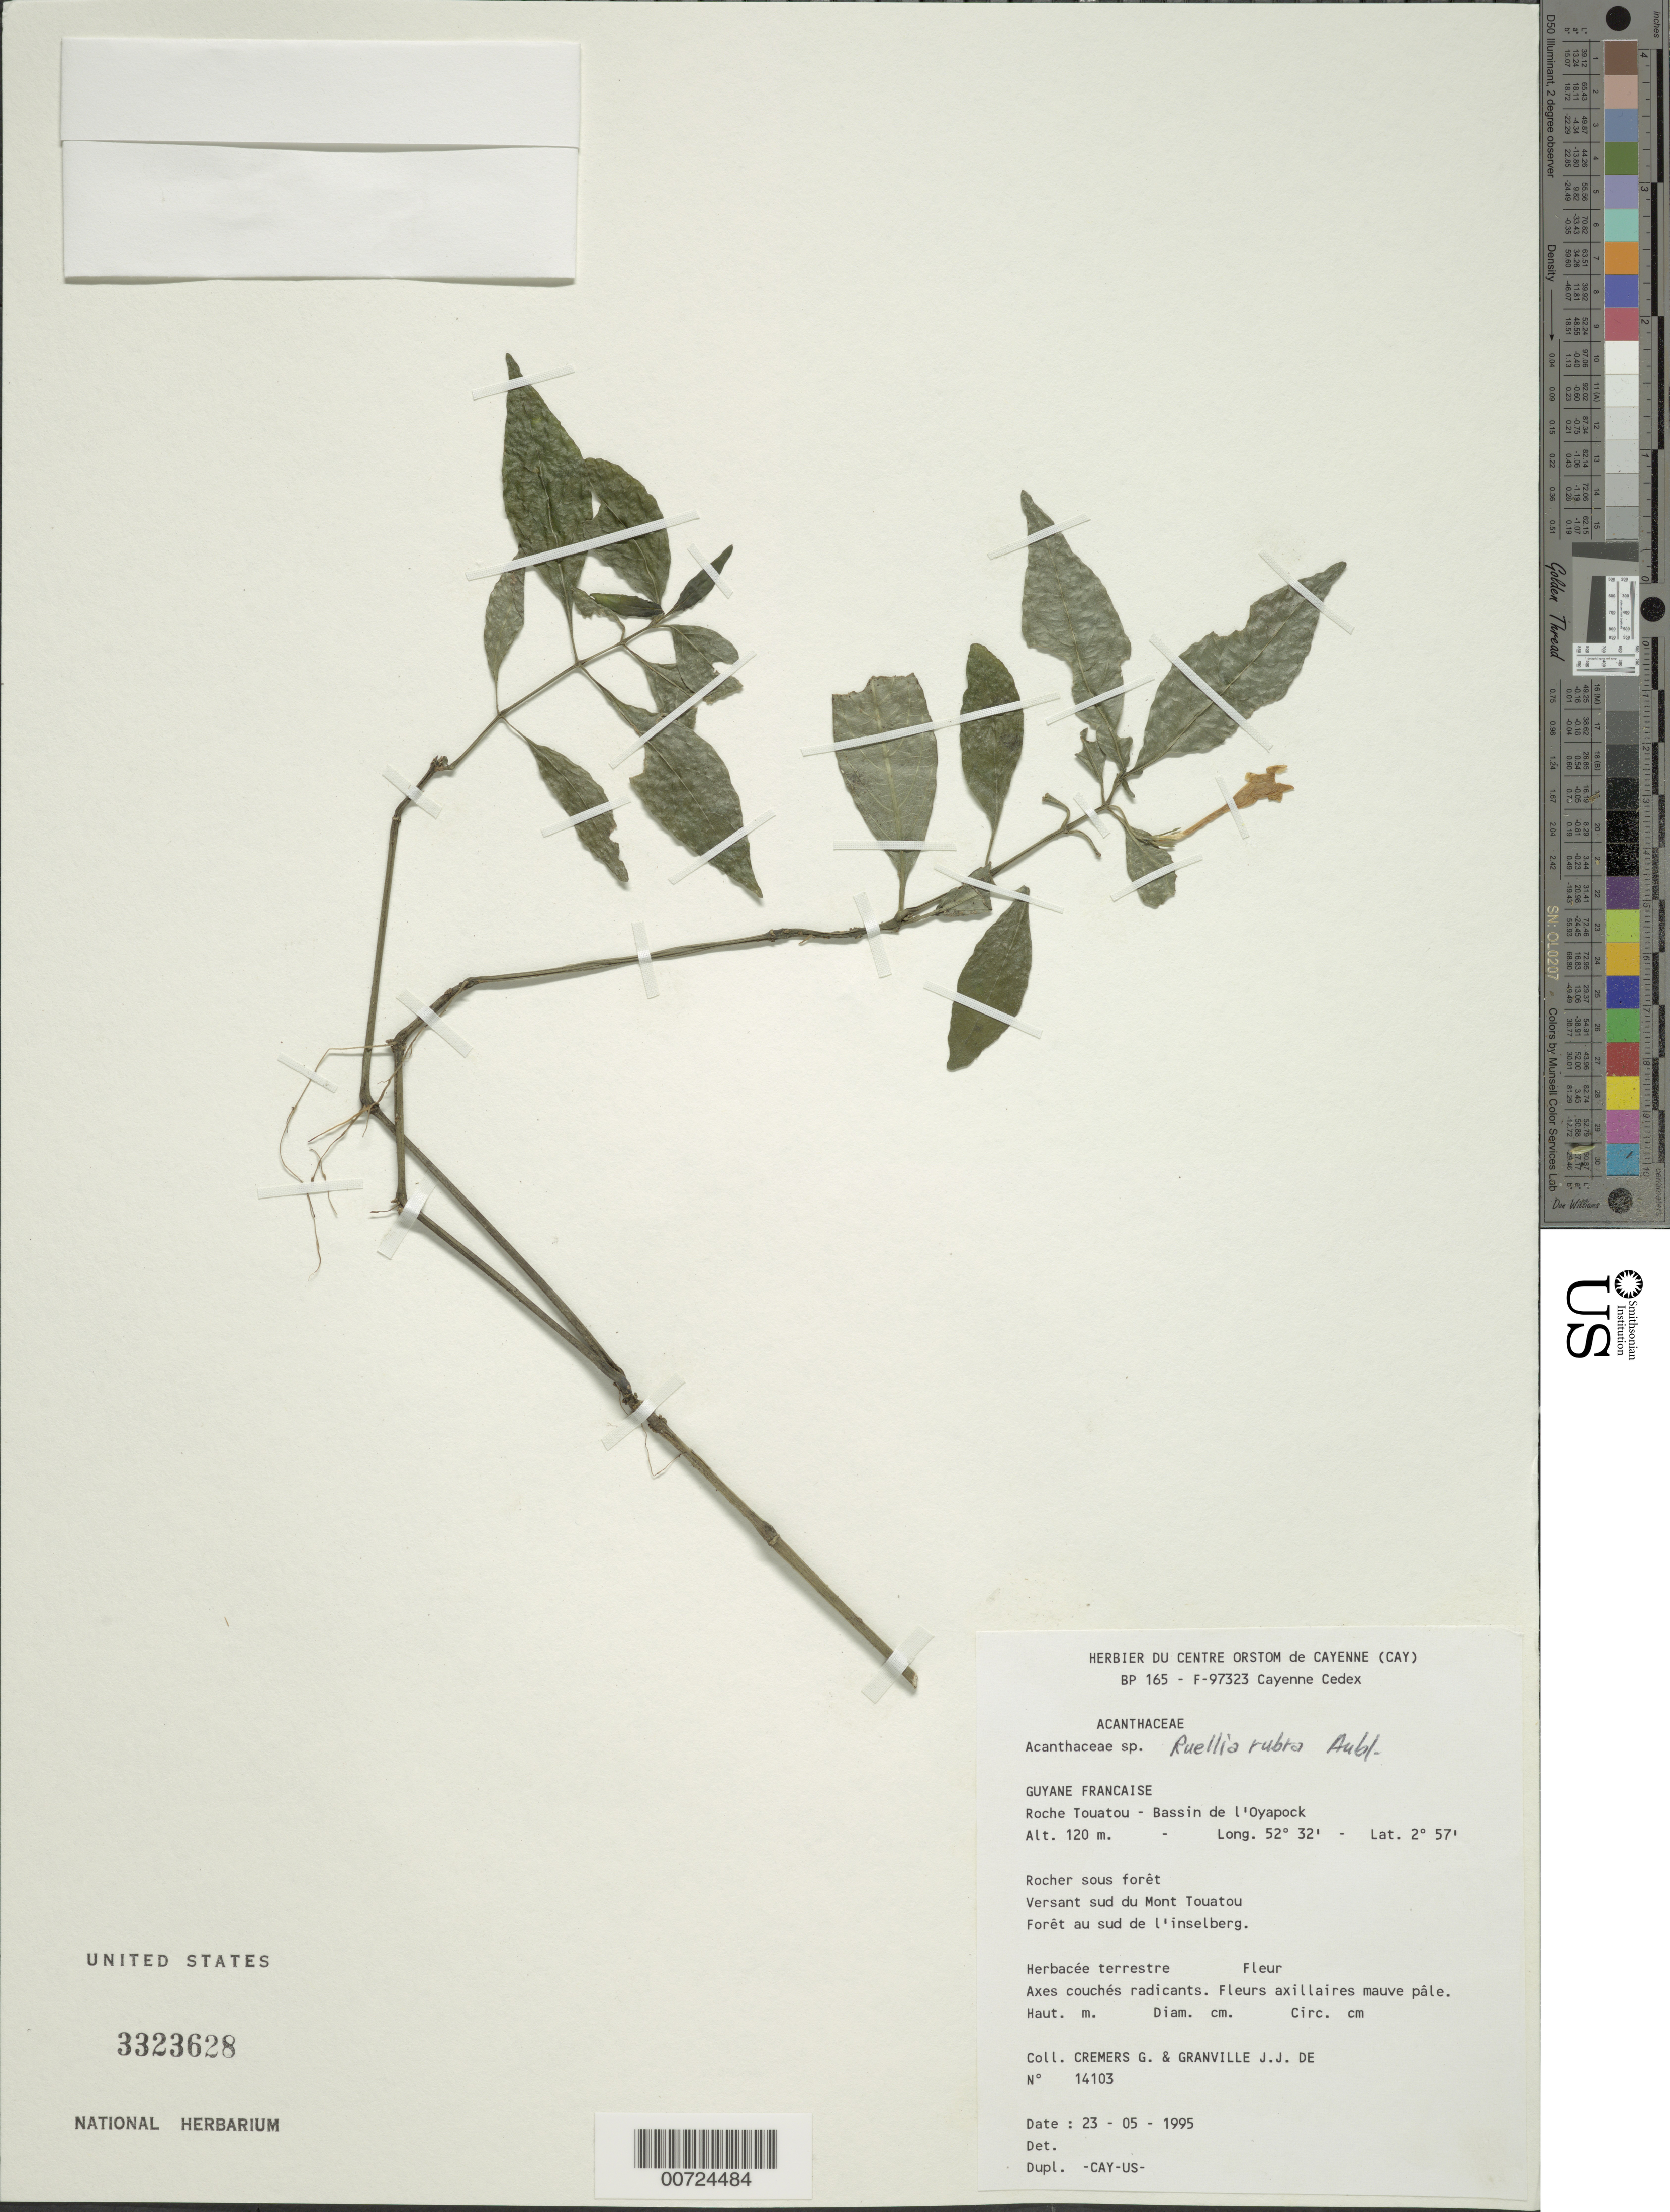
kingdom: Plantae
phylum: Tracheophyta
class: Magnoliopsida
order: Lamiales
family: Acanthaceae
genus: Ruellia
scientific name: Ruellia rubra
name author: Aubl.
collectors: G. Cremers & J.-J. de Granville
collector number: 14103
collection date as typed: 23-May-95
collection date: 1995-05-23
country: French Guiana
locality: Roche Touatou, Bassin de l'Oyapock, versant sud du Mont Touatou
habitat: Forest, S of mountain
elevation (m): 120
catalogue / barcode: US 3323628